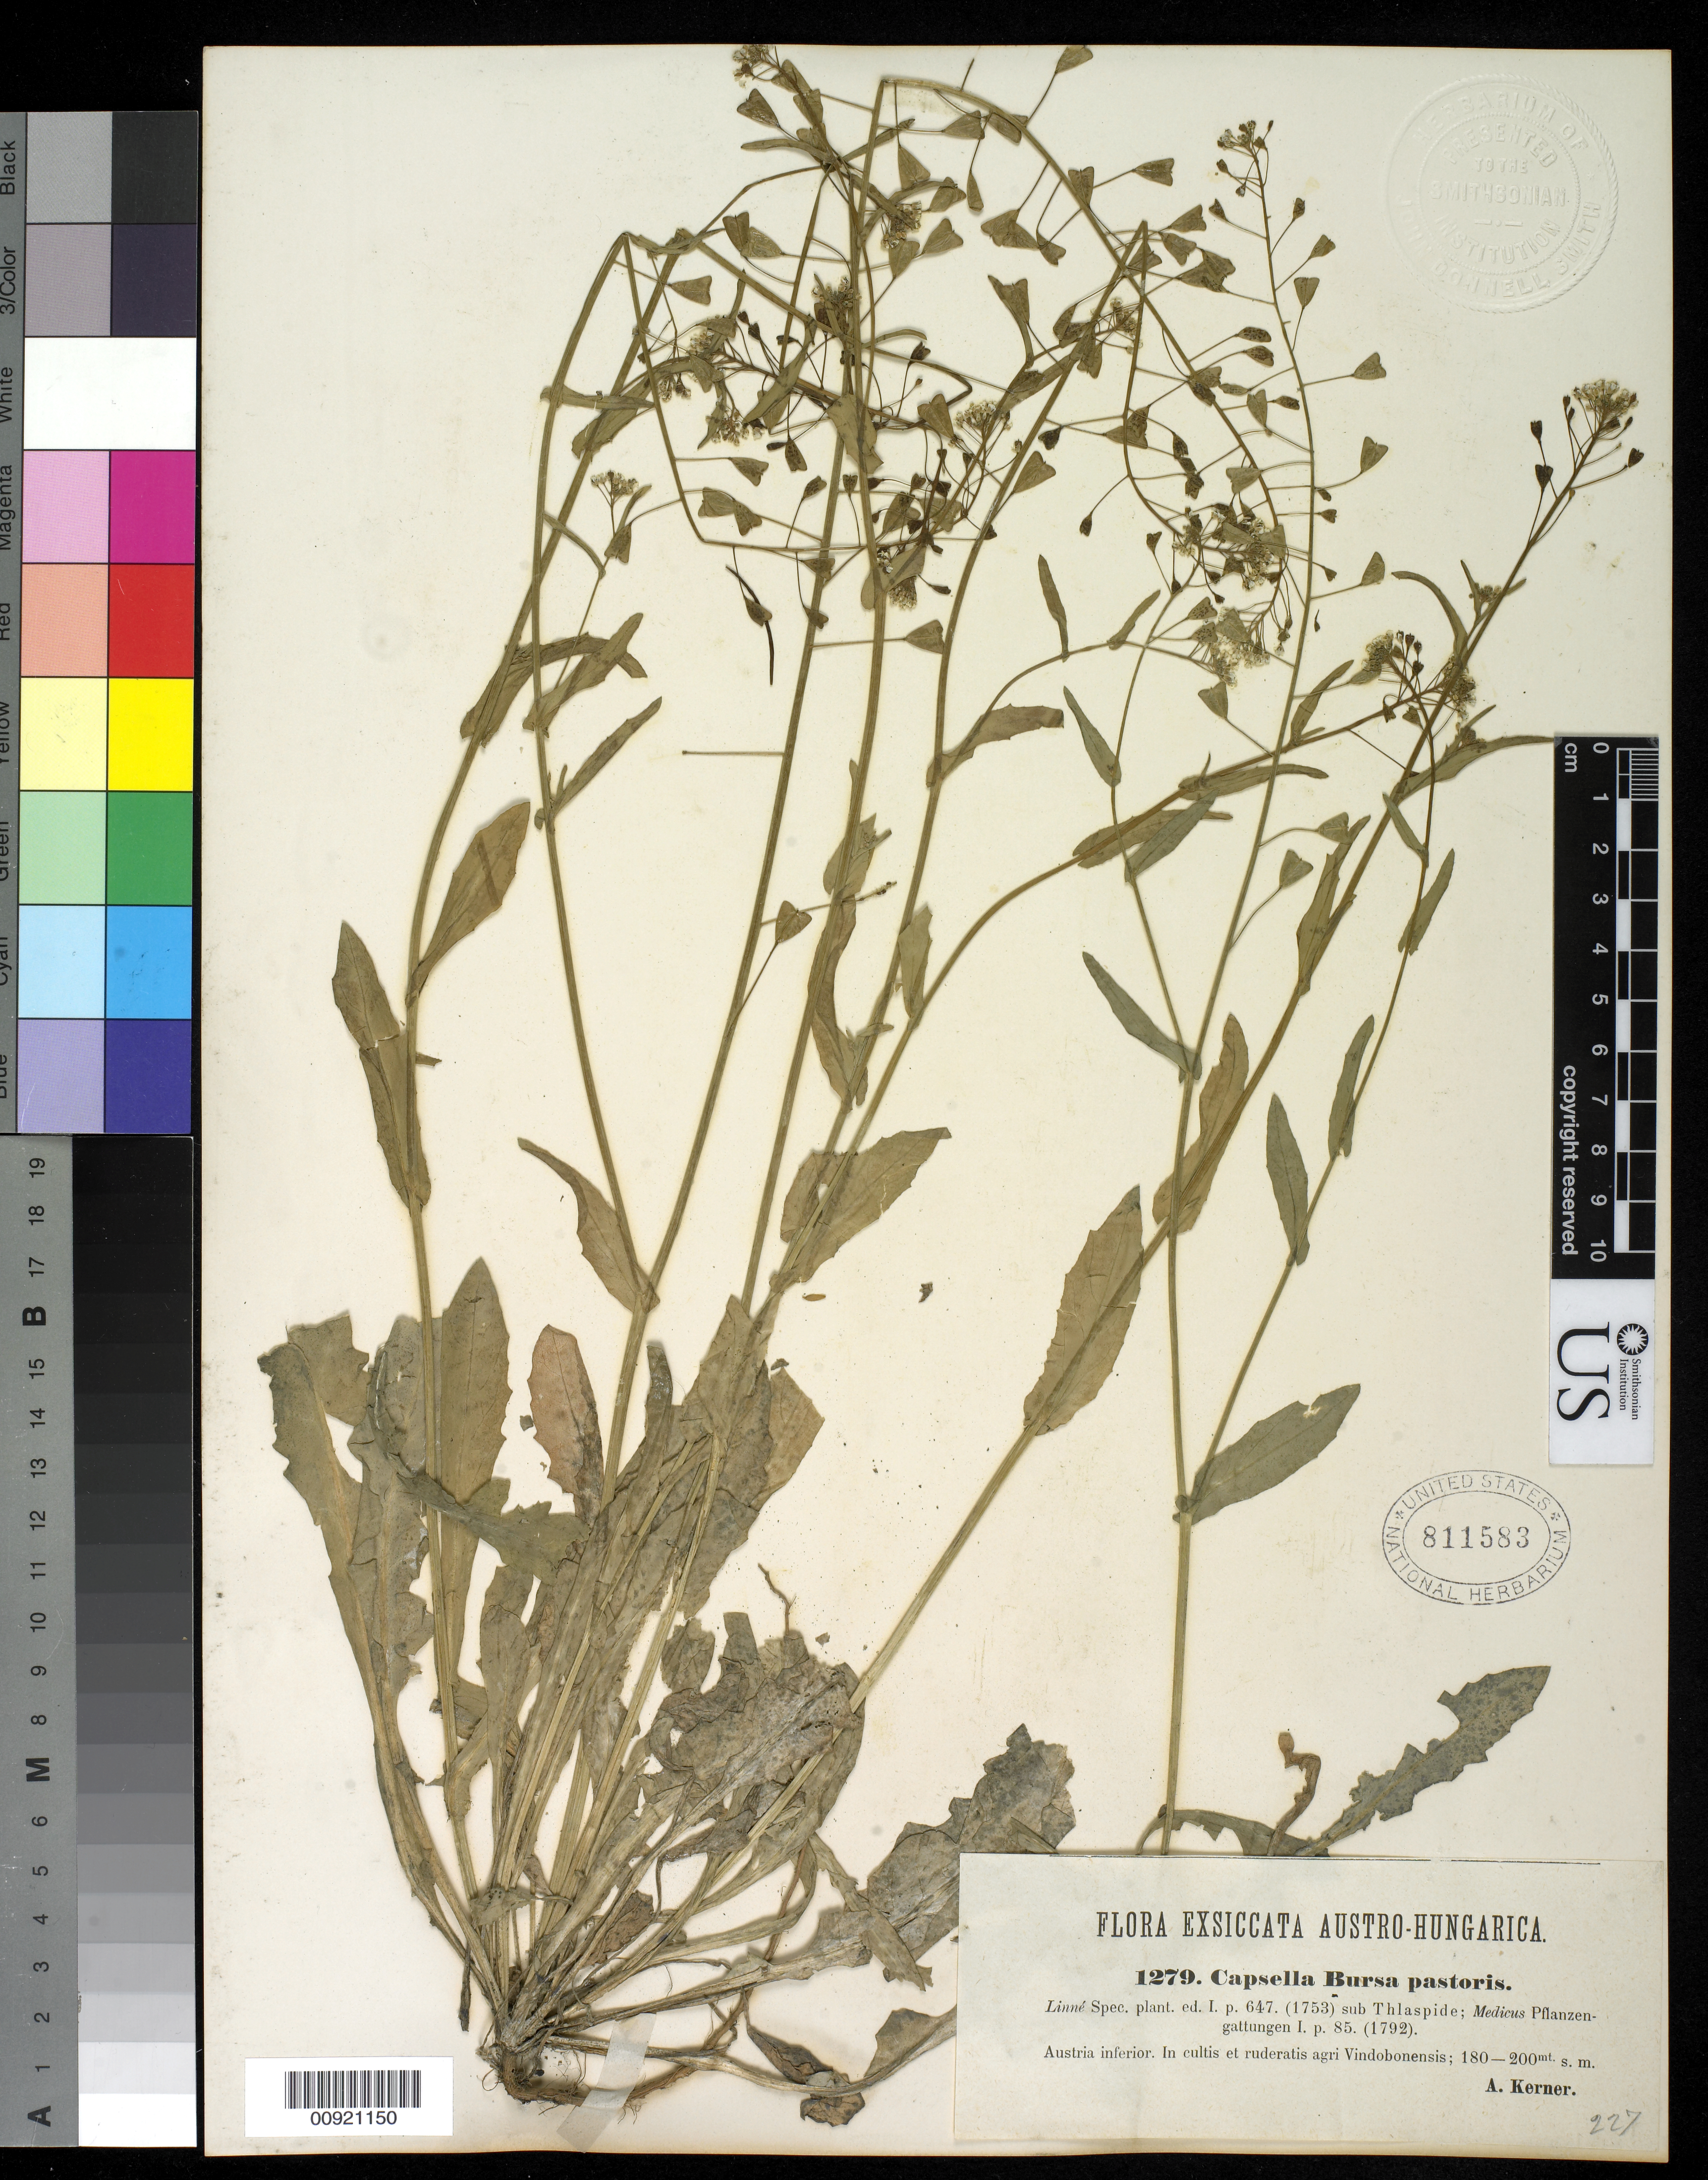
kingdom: Plantae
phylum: Tracheophyta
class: Magnoliopsida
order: Brassicales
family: Brassicaceae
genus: Capsella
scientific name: Capsella bursa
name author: Raf.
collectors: A. Kerner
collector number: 227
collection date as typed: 1792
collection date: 1792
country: Austria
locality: Austria inferior. In cultis et ruderatis agri Vindobonensis; 180-200mt s.m.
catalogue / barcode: US 811583